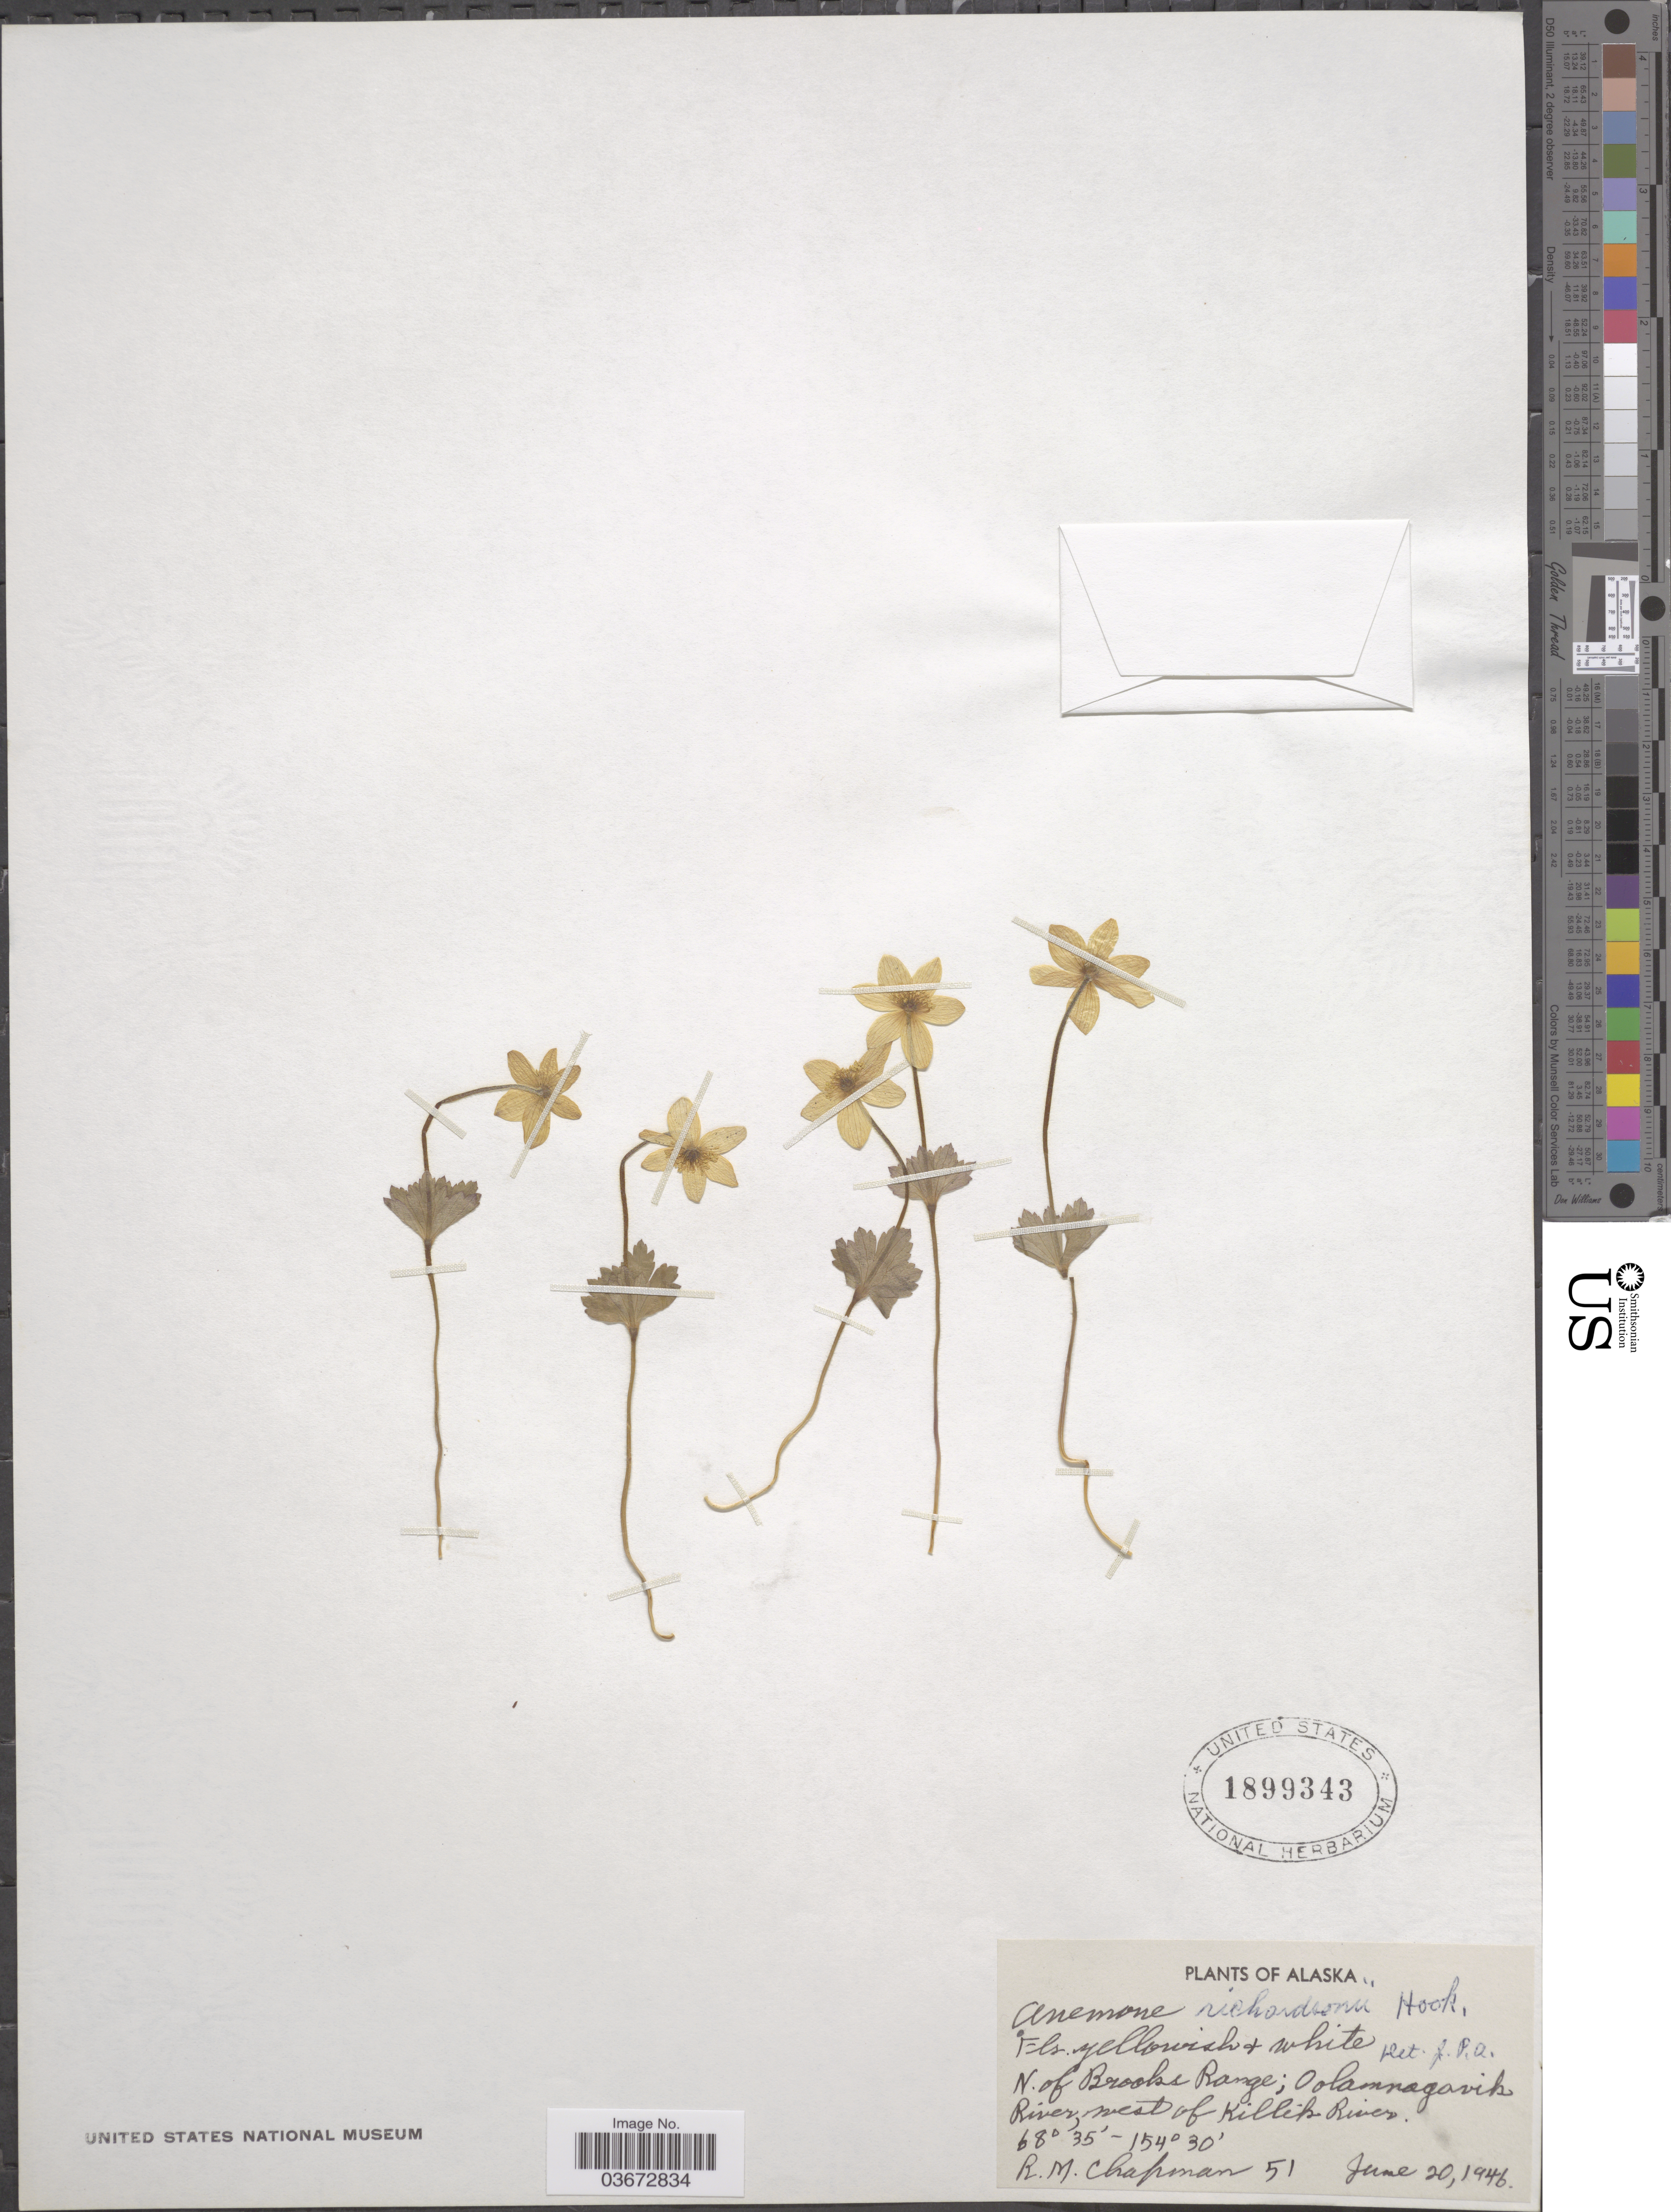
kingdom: Plantae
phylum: Tracheophyta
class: Magnoliopsida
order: Ranunculales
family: Ranunculaceae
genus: Anemone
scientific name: Anemone richardsonii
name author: Hook.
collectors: R. M. Chapman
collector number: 51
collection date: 1946-06-20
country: United States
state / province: Alaska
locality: N. of Brooks Range; Oolamnagavik River, west of Killik River.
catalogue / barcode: US 1899343